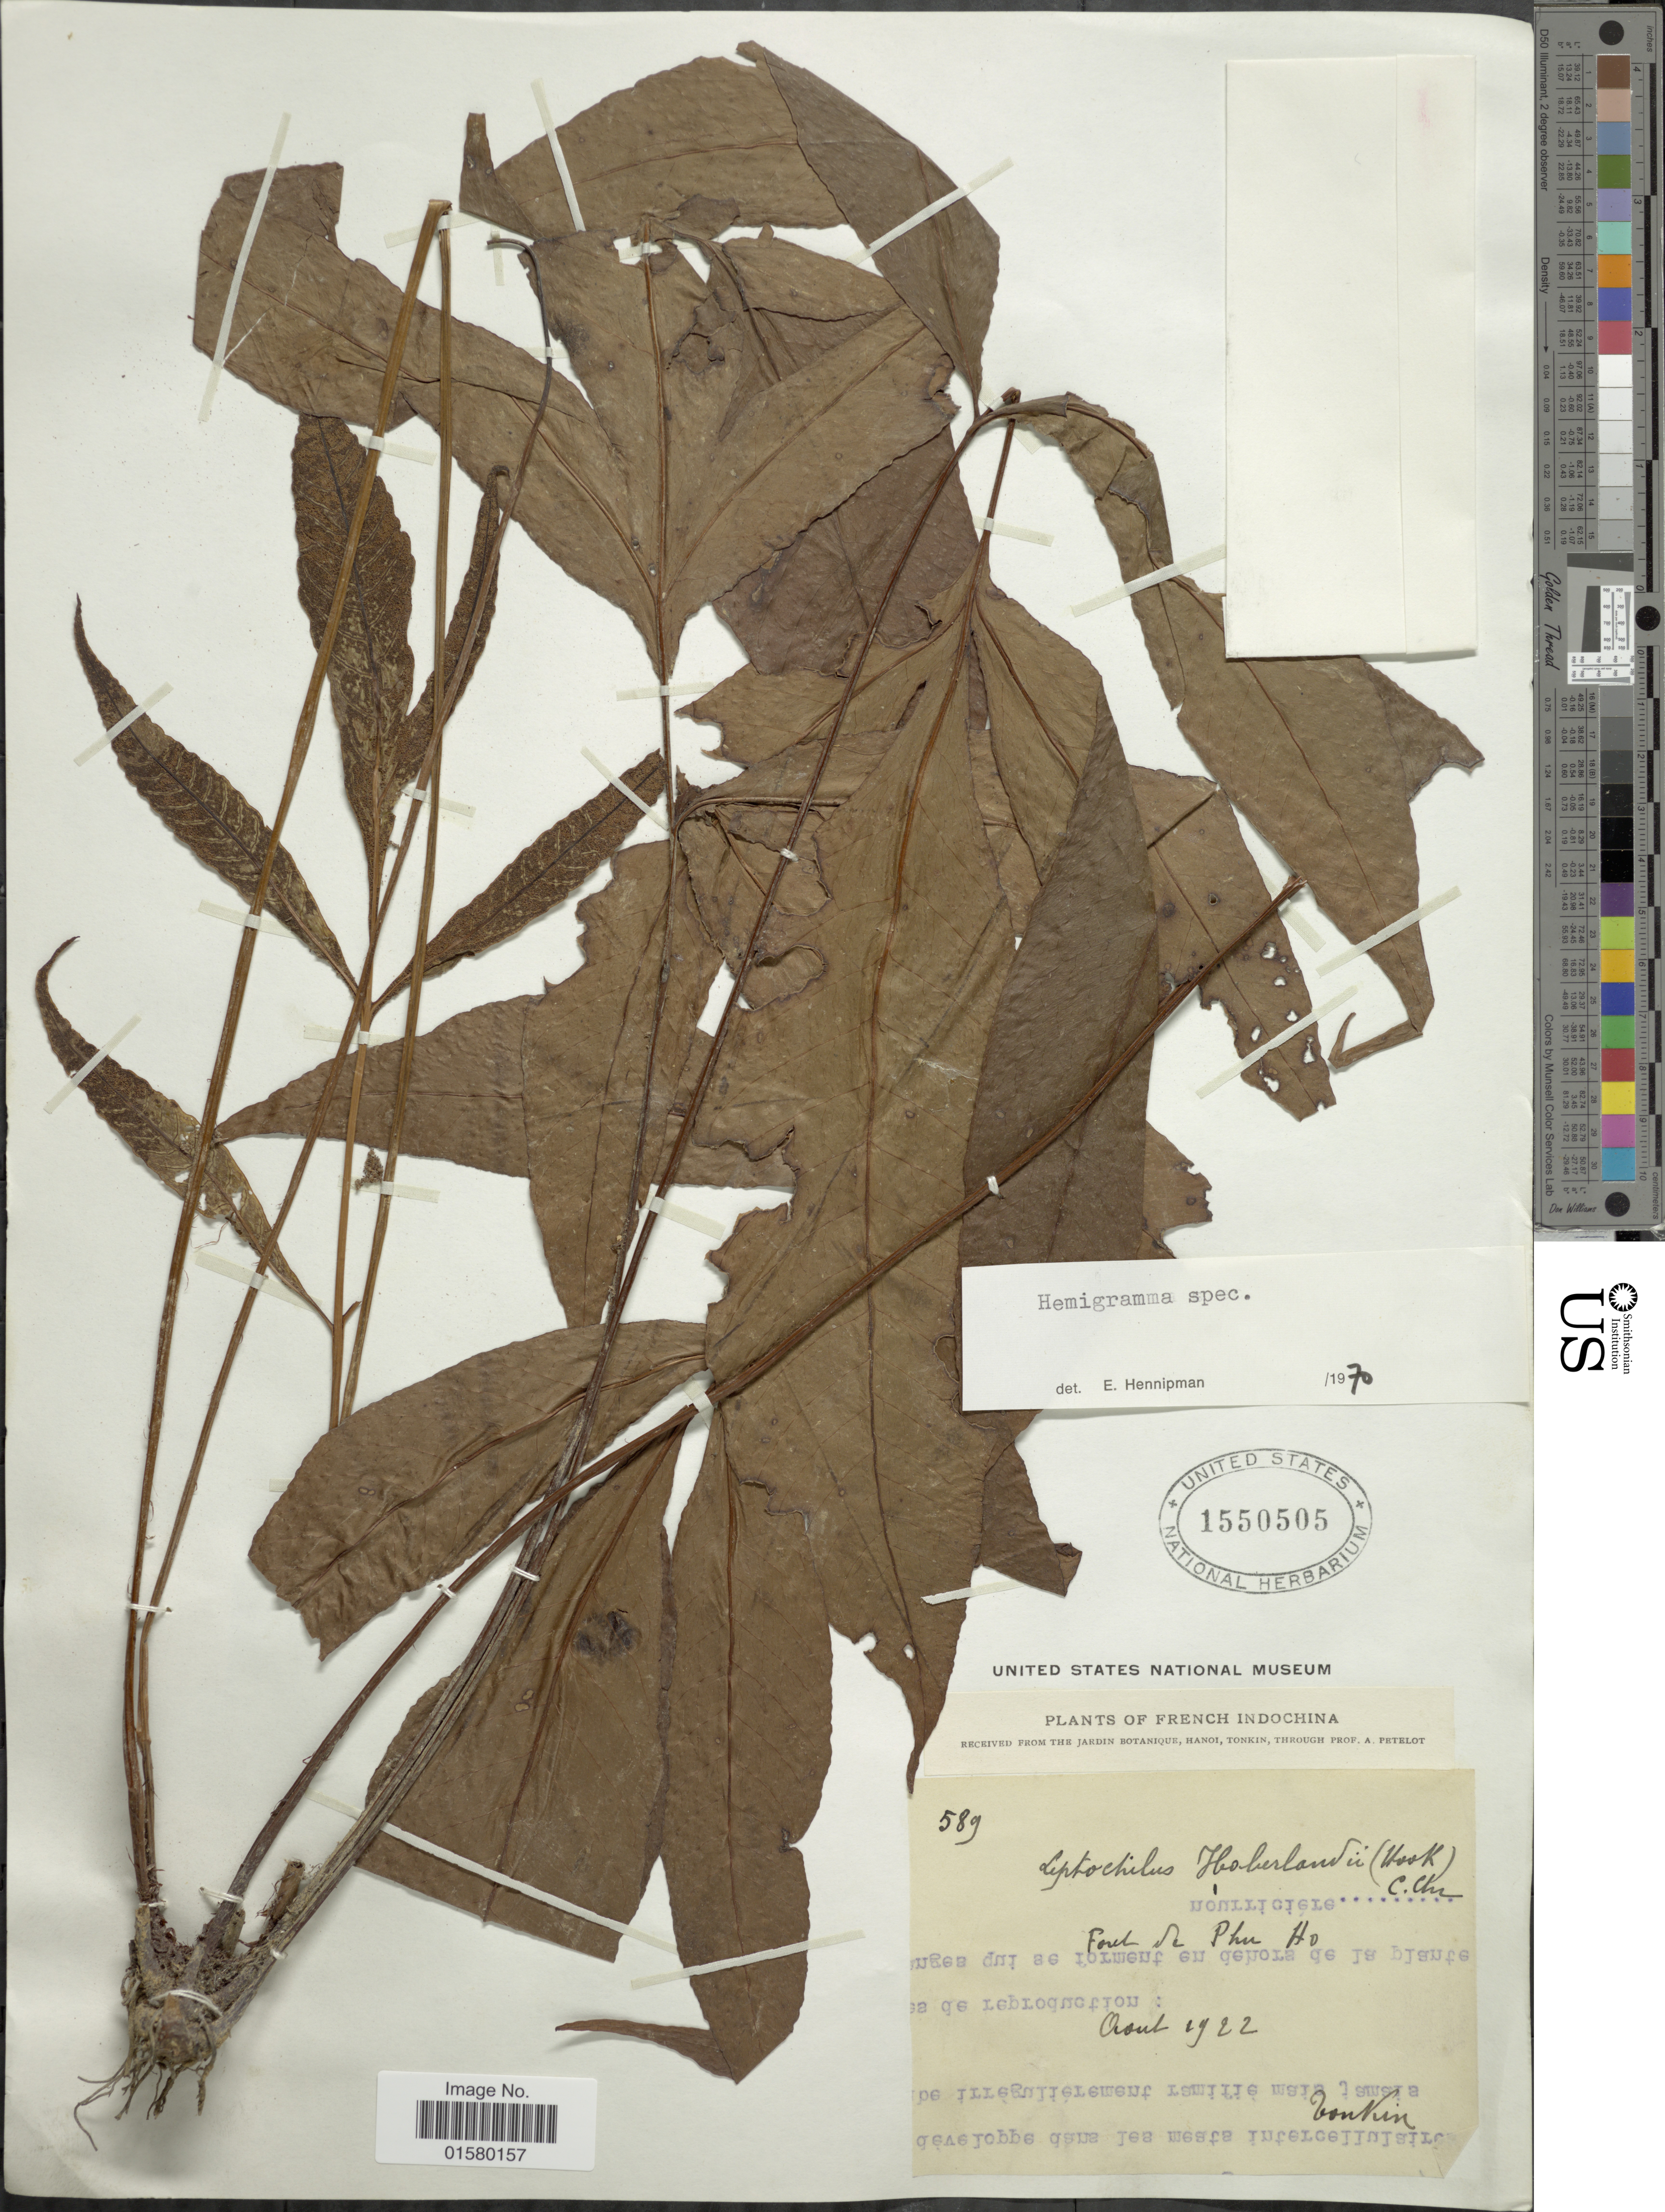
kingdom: Plantae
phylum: Tracheophyta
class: Polypodiopsida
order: Polypodiales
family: Tectariaceae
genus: Tectaria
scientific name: Tectaria decurrens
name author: (Presel.) Copel. in Elmer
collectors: A. Petelot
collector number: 589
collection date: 1922-08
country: Vietnam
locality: French Indochina, Tonkin. Foul de Phu Ho [interpreted]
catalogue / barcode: US 1550505